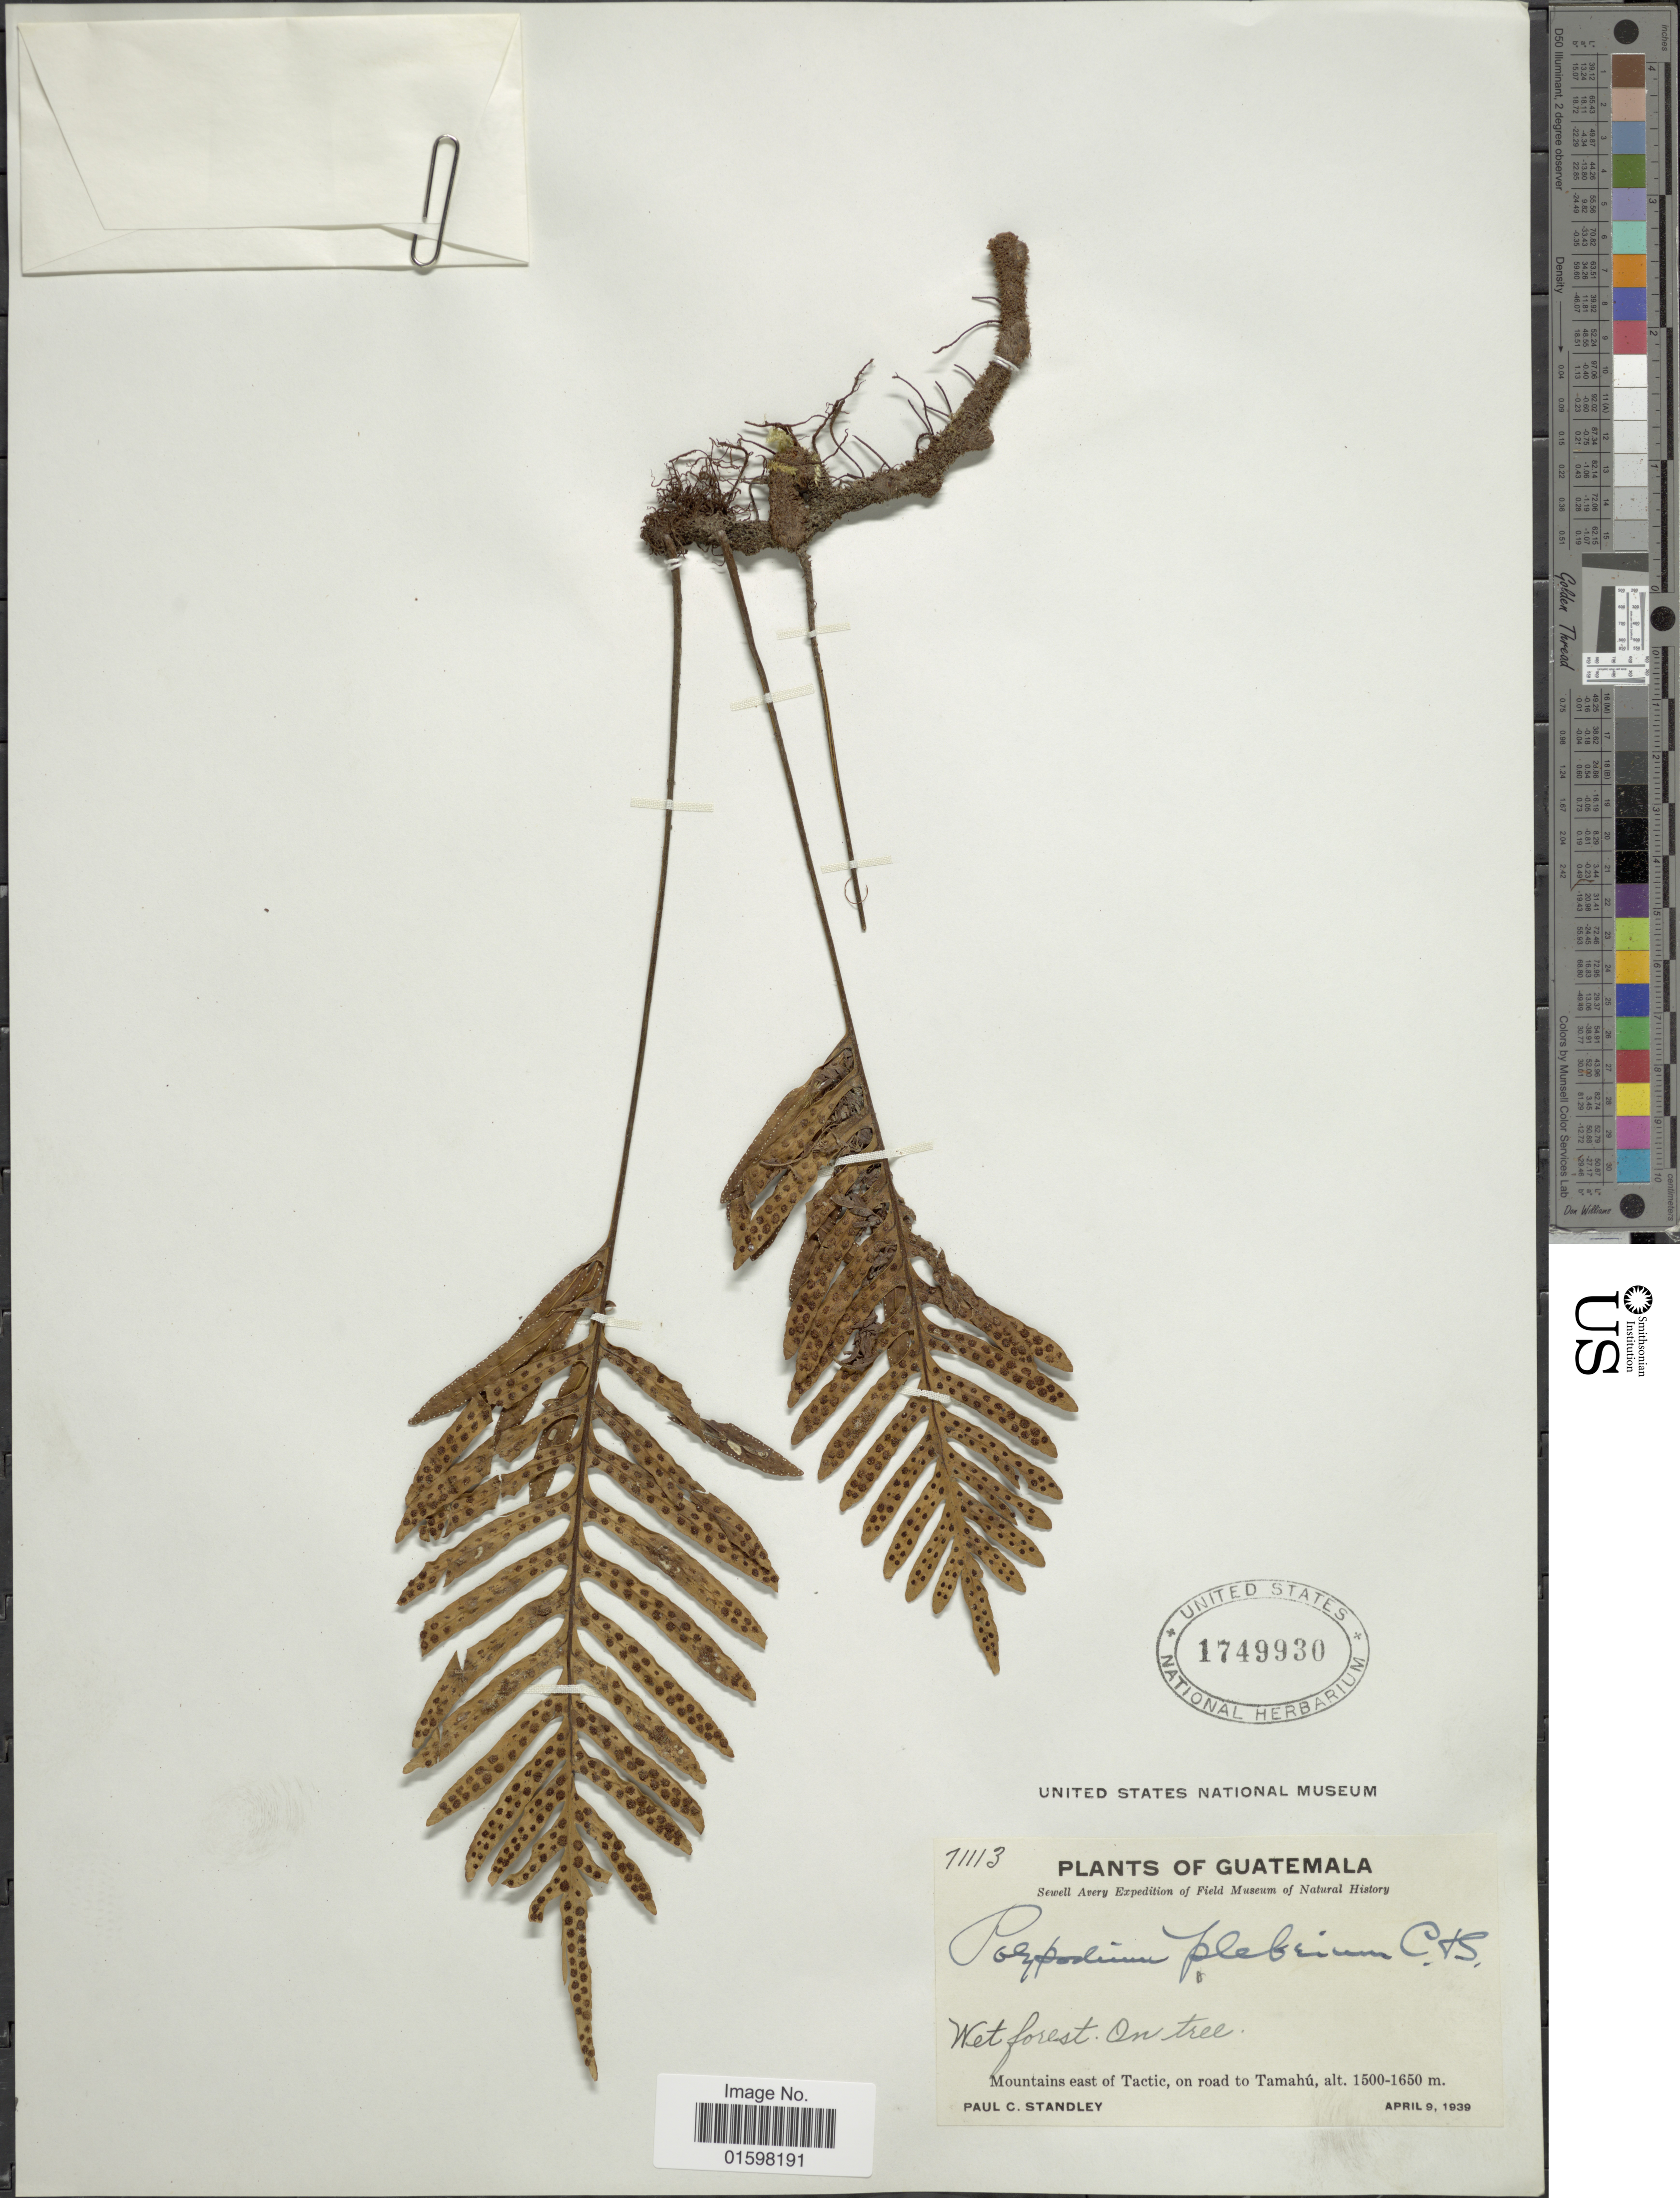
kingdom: Plantae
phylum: Tracheophyta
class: Polypodiopsida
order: Polypodiales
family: Polypodiaceae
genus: Pleopeltis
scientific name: Pleopeltis plebeia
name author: (Schltdl. ex Cham.) A.R. Sm. & Tejero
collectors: P. C. Standley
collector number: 71113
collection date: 1939-04-09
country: Guatemala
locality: Mountains east of Tactic, on road to Tamahu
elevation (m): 1500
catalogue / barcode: US 1749930